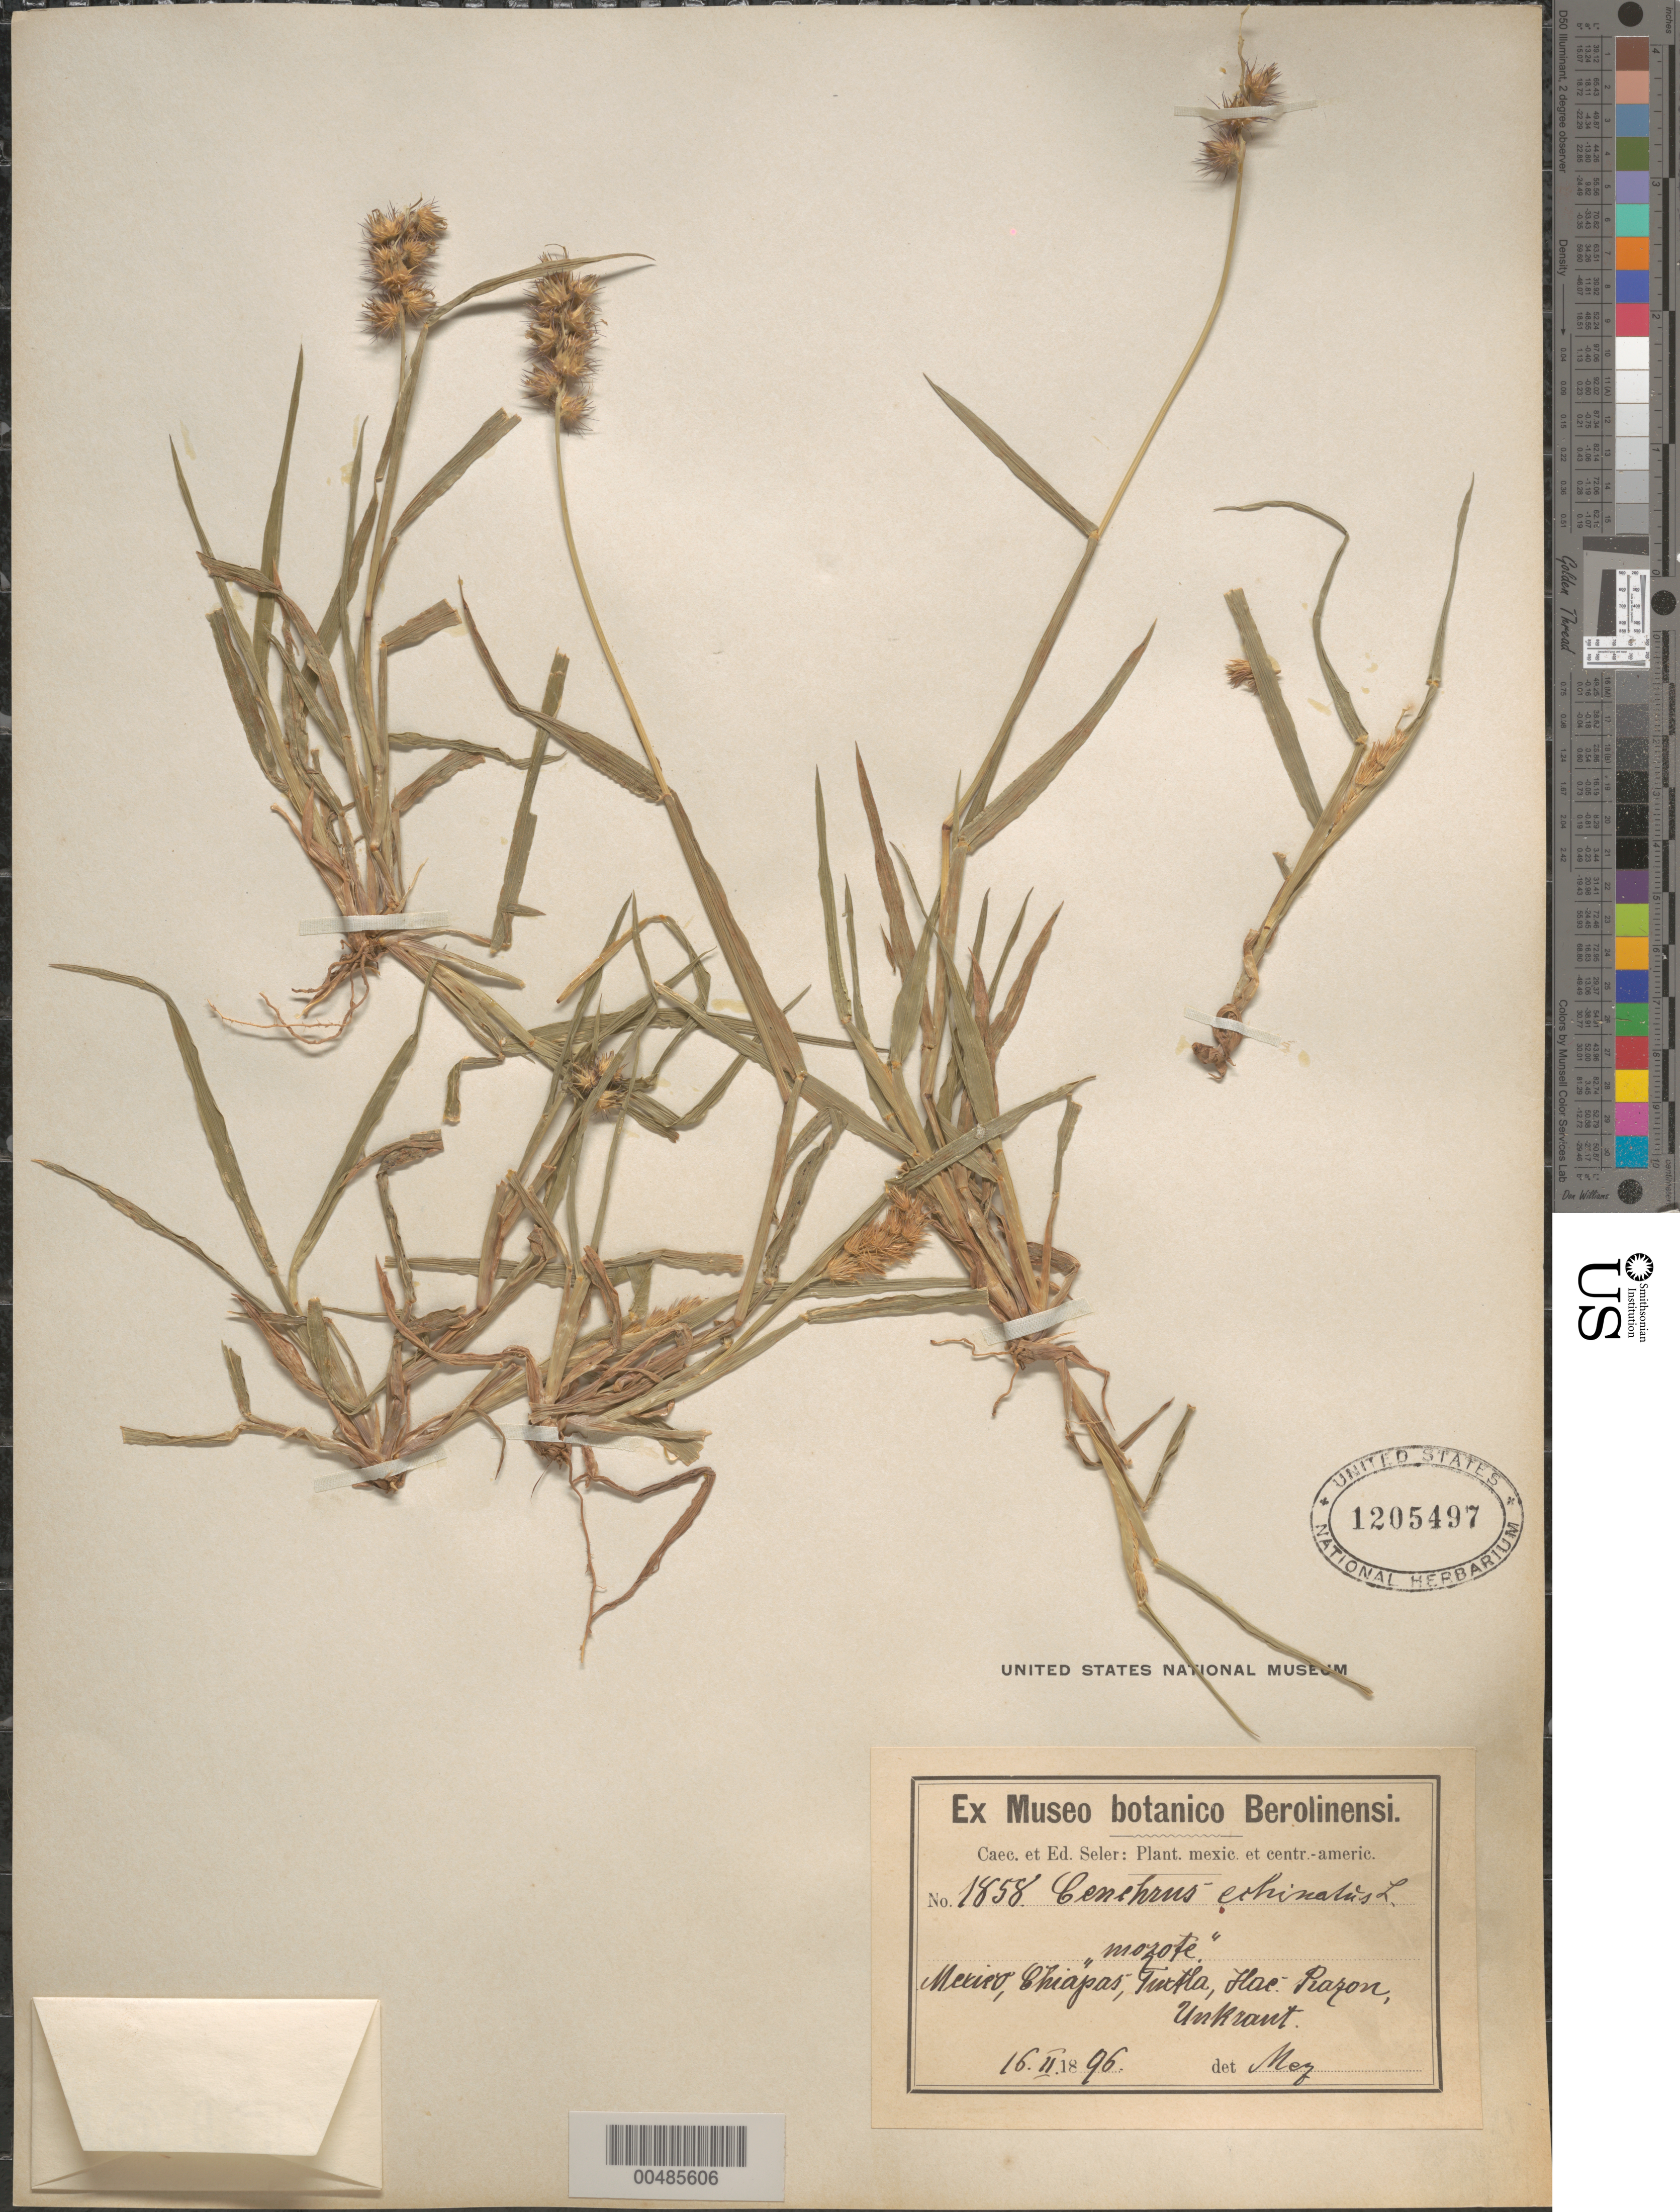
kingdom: Plantae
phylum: Tracheophyta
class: Liliopsida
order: Poales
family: Poaceae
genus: Cenchrus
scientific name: Cenchrus echinatus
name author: L.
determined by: Mez, C. C.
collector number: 1858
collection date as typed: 16 Feb 1896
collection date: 1896-02-16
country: Mexico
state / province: Chiapas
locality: Tuxtla, Hac. Razon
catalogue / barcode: US 1205497